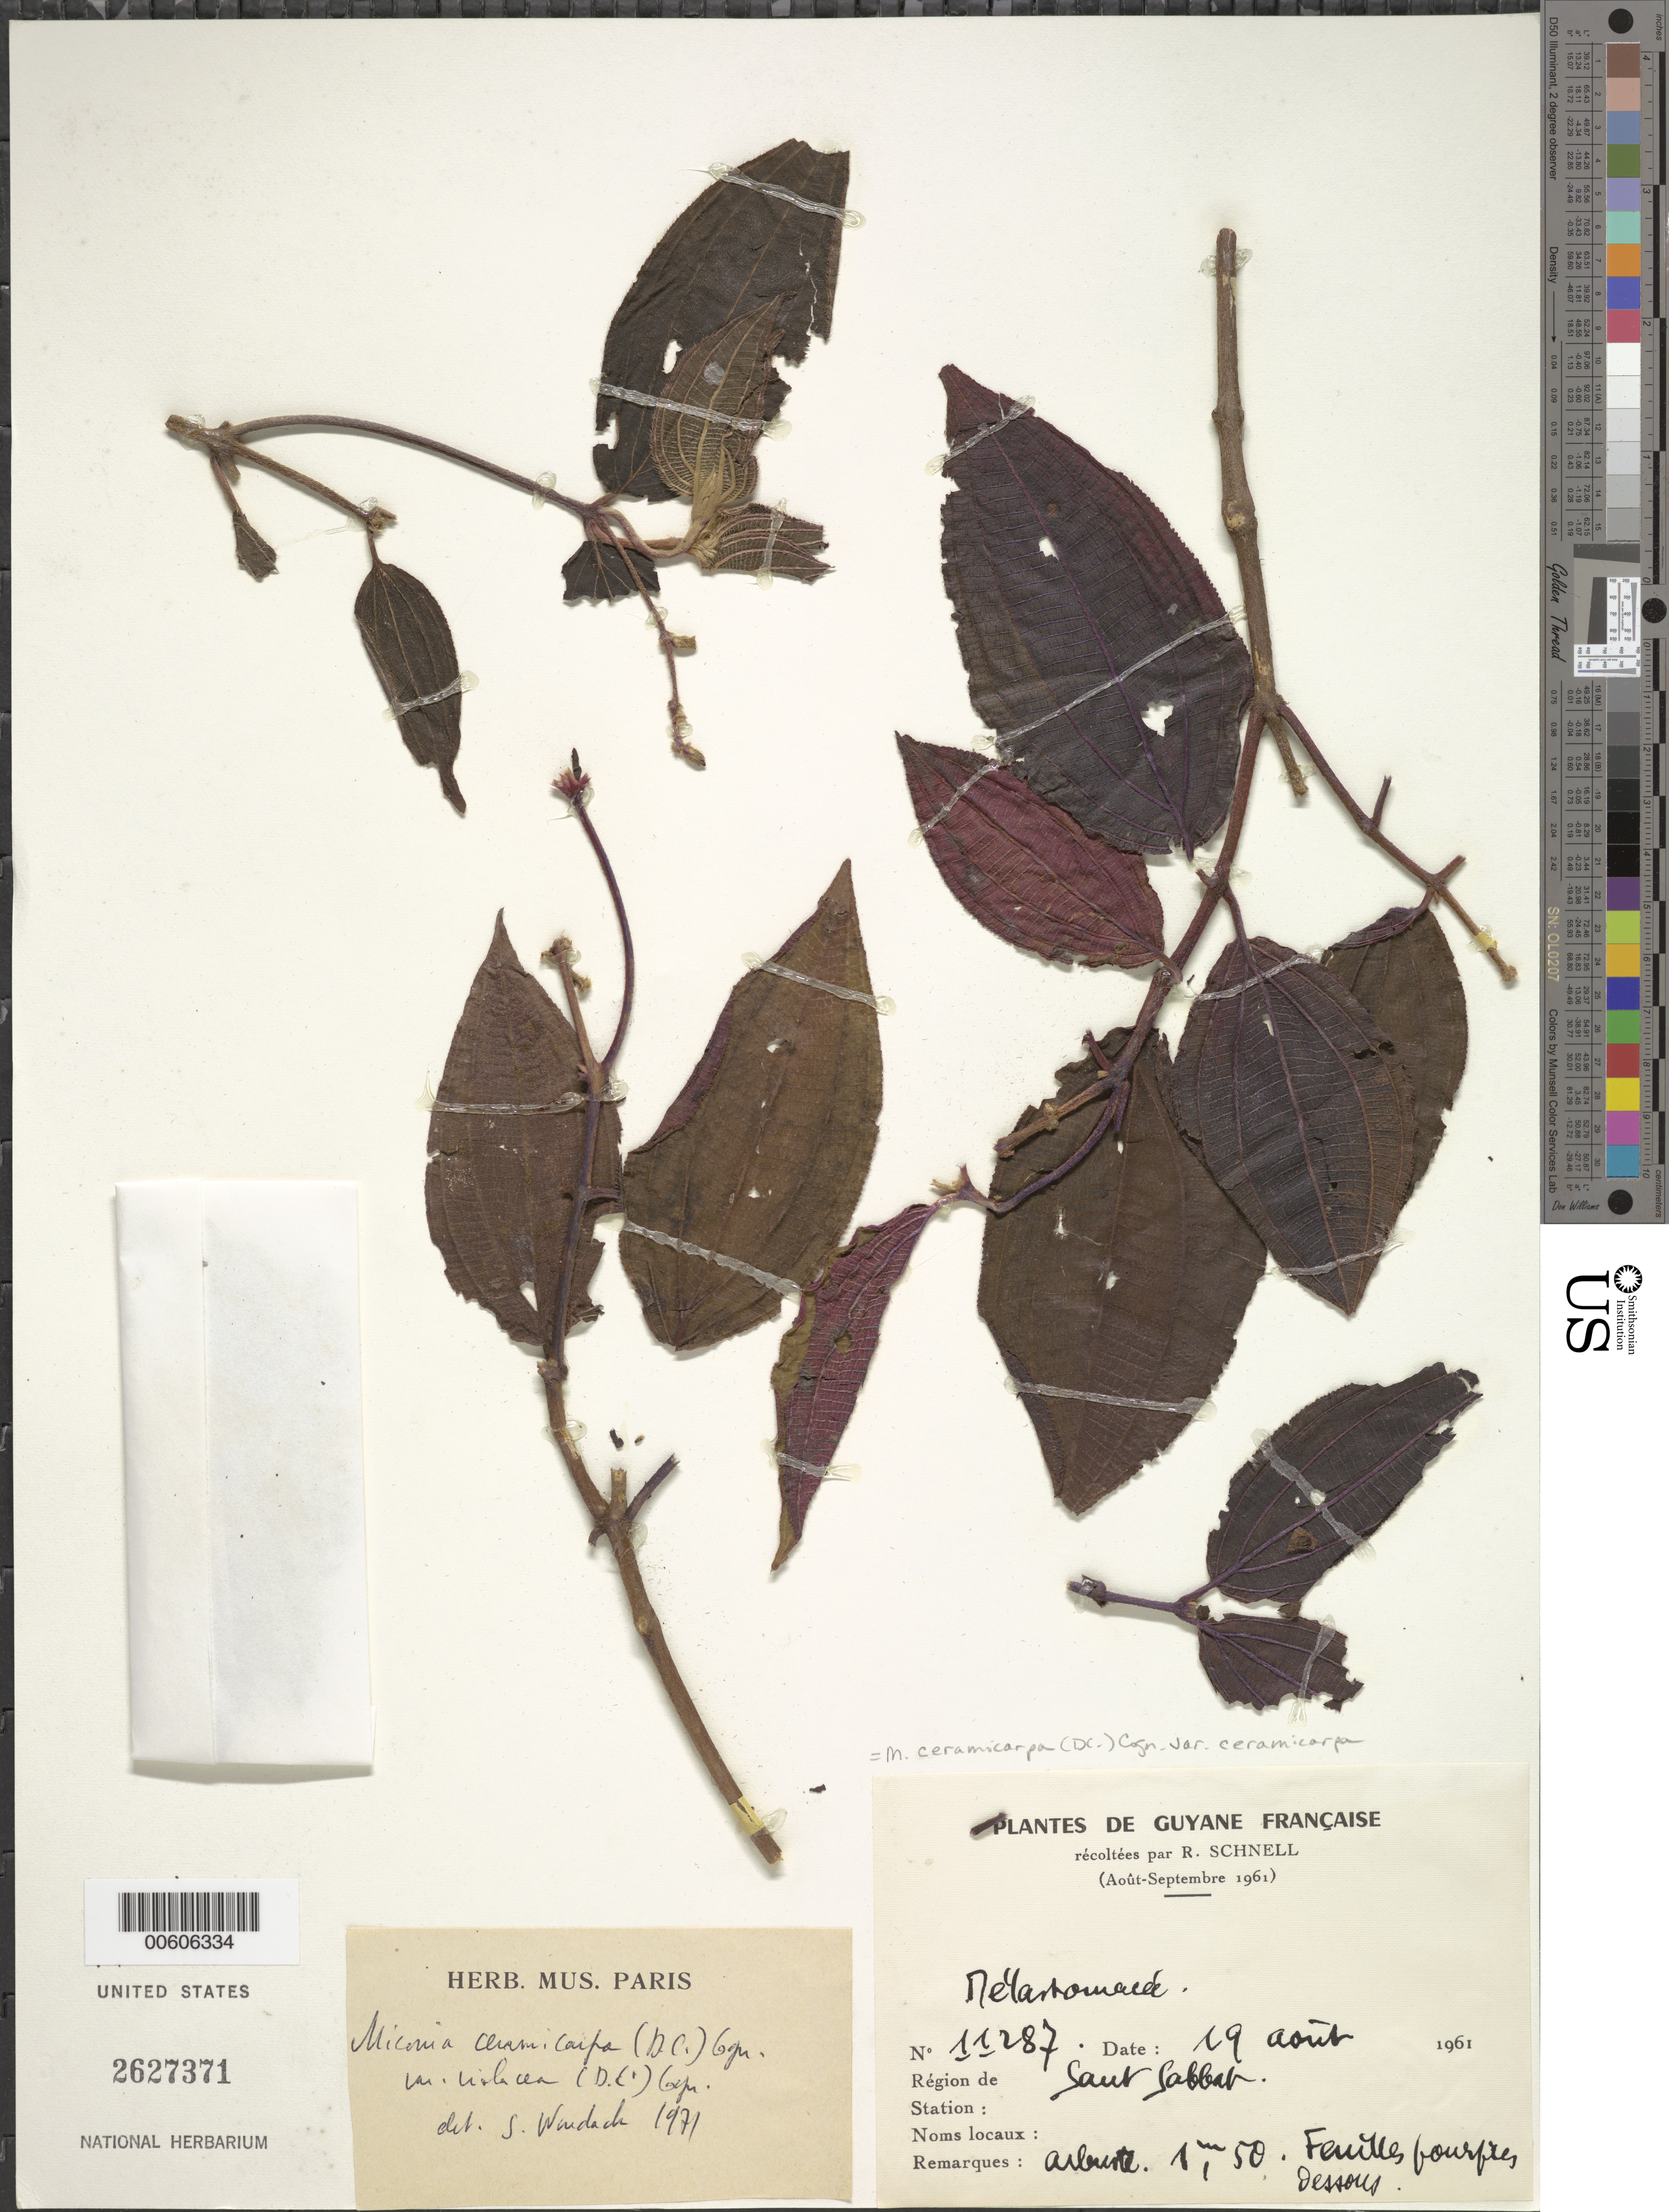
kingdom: Plantae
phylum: Tracheophyta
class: Magnoliopsida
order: Myrtales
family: Melastomataceae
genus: Miconia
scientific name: Miconia ceramicarpa var. ceramicarpa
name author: (DC.) Cogn.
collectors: R. A. Schnell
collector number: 11287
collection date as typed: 19-Aug-61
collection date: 1961-08-19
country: French Guiana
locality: Saut Sabbat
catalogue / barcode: US 2627371